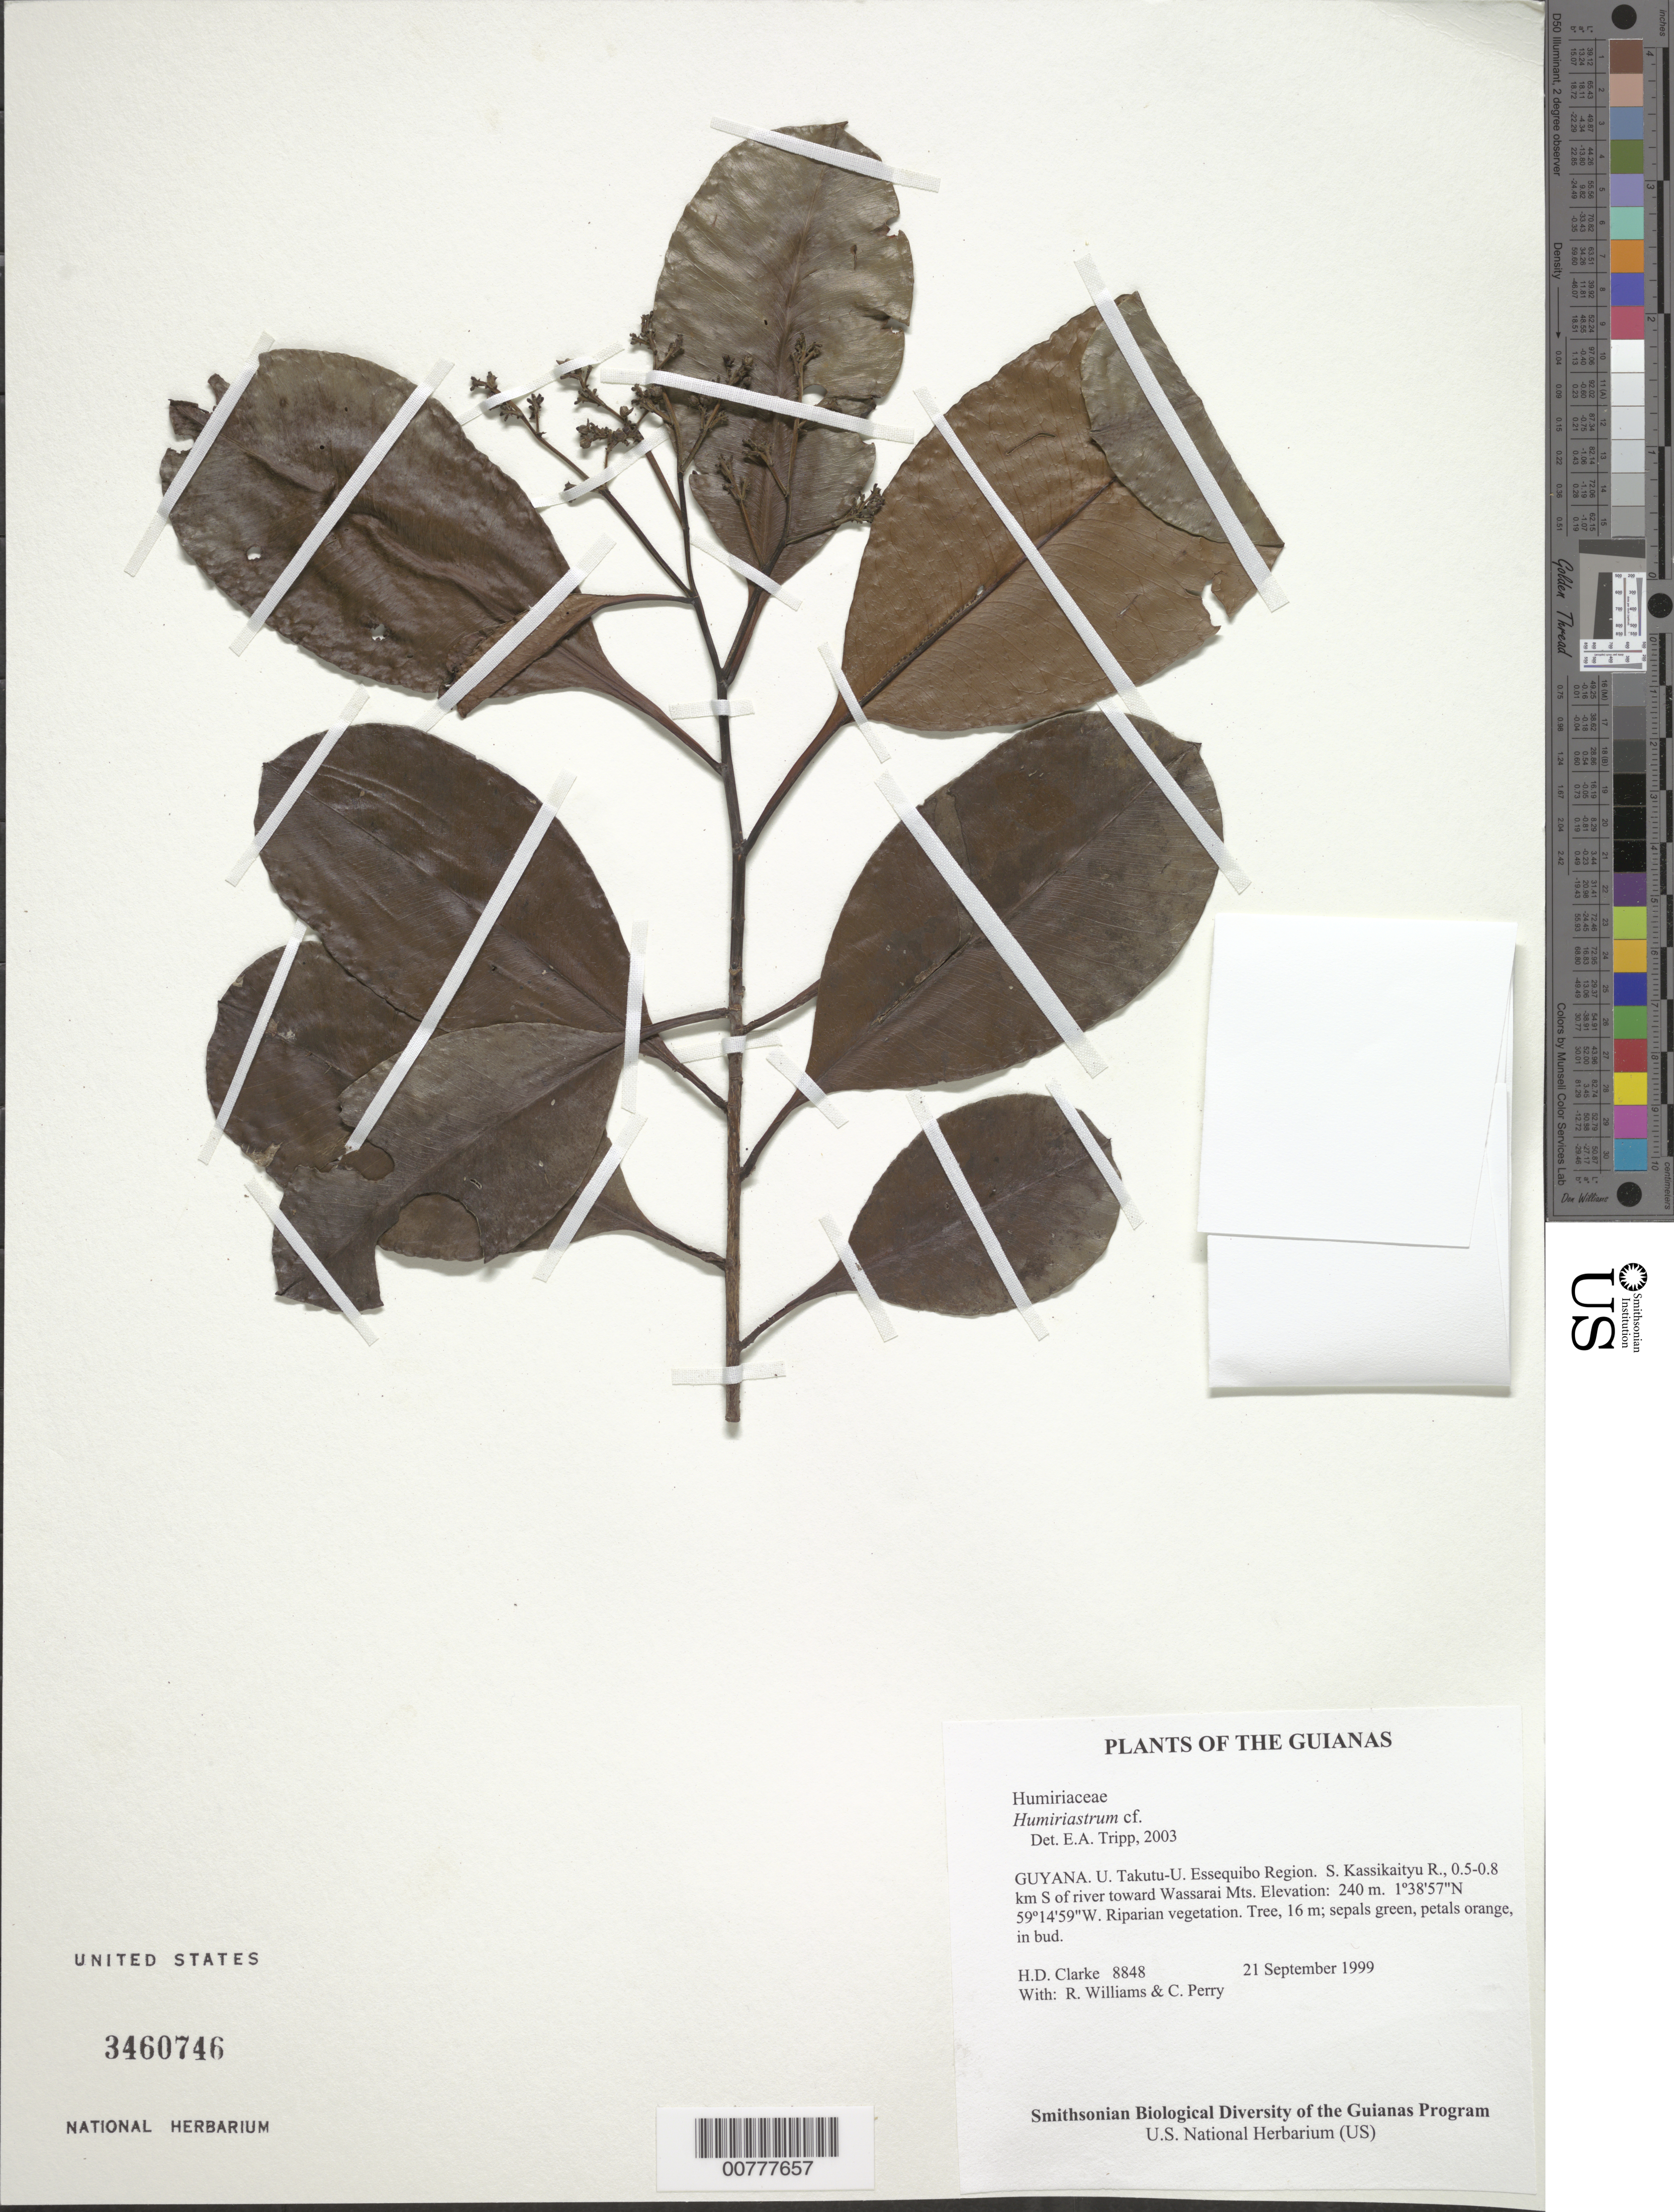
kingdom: Plantae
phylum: Tracheophyta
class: Magnoliopsida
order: Malpighiales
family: Humiriaceae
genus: Humiriastrum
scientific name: Humiriastrum sp.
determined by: Tripp, Erin A.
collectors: H. D. Clarke, R. Williams & C. Perry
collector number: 8848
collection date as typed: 21 September 1999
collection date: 1999-09-21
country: Guyana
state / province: U. Takutu-U. Essequibo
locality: S. Kassikaityu R., 0.5-0.8 km S of river toward Wassarai Mts.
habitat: Riparian vegetation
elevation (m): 240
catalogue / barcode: US 3460746